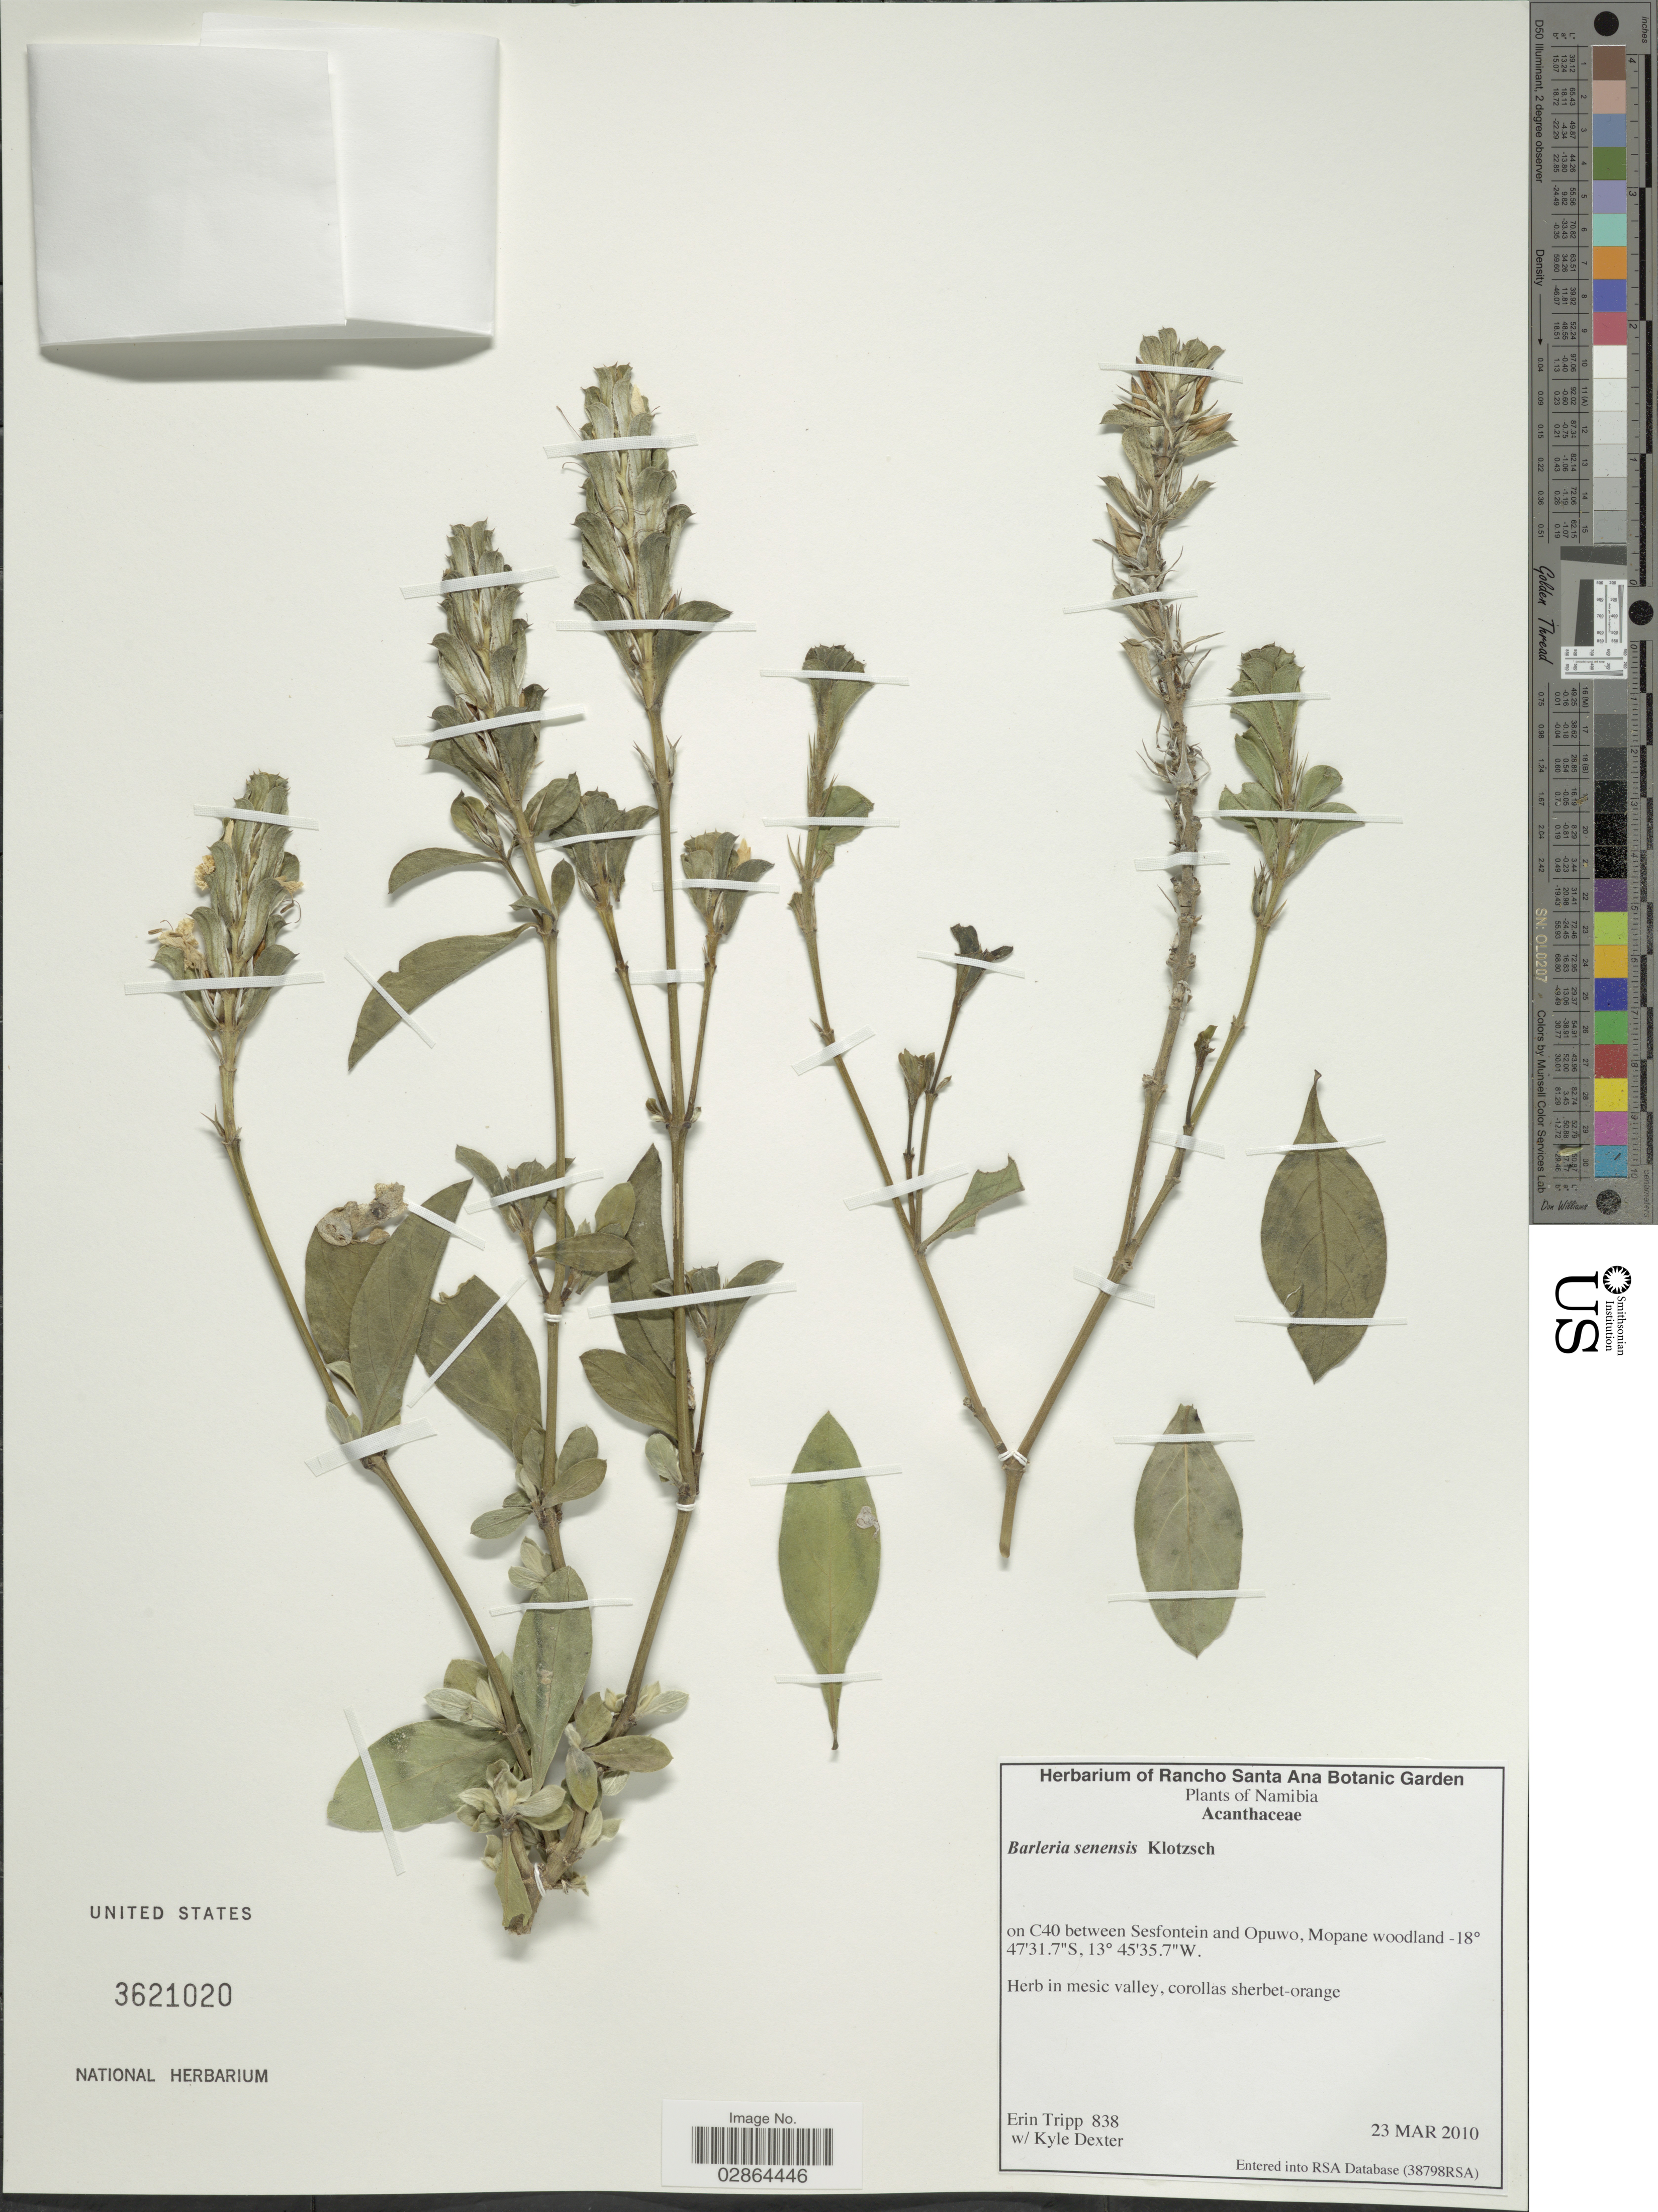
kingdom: Plantae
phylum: Tracheophyta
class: Magnoliopsida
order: Lamiales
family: Acanthaceae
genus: Barleria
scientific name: Barleria senensis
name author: Klotzsch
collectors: E. Tripp & K. Dexter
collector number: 838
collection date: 2010-03-23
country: Namibia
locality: On C40 between Sesfontein and Opuwo, Mopane woodland.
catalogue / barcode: US 3621020